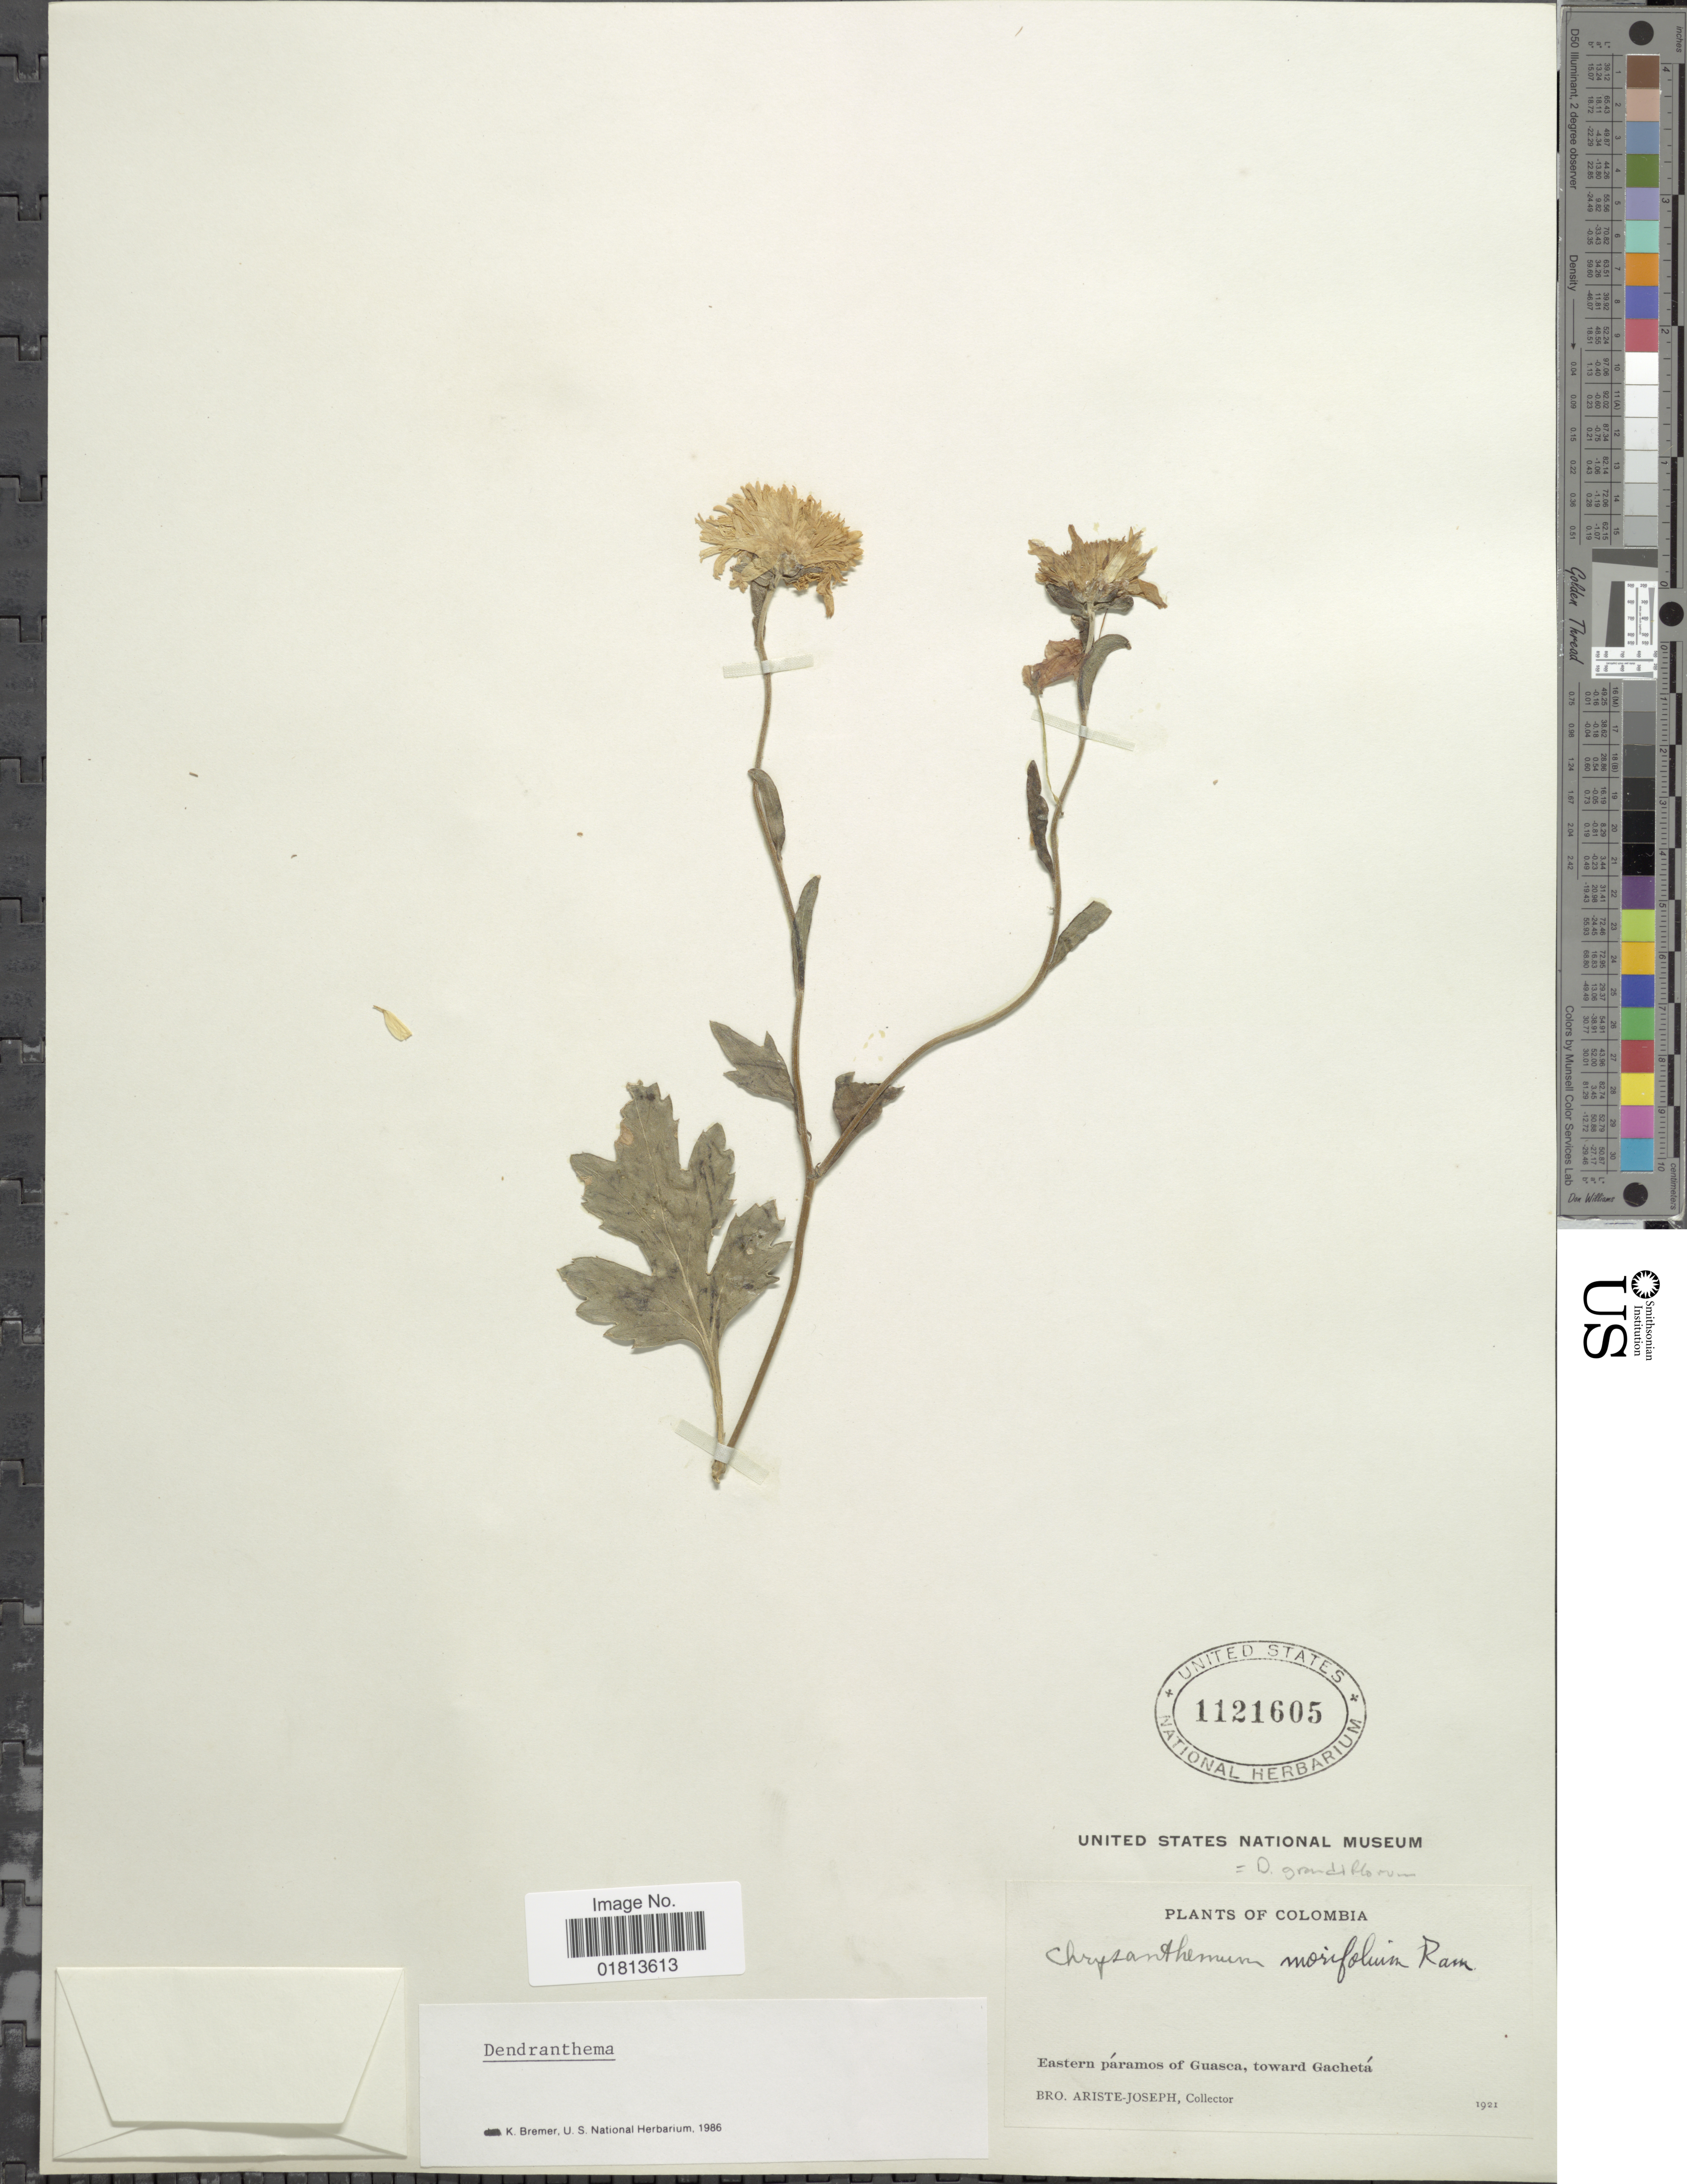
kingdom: Plantae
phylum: Tracheophyta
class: Magnoliopsida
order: Asterales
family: Asteraceae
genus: Dendranthema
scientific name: Dendranthema grandiflorum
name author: (Ramat.) Kitam.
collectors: Bro. Ariste-Joseph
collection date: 1921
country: Colombia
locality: Eastern páramos of Guasca, toward Gachetá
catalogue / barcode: US 1121605